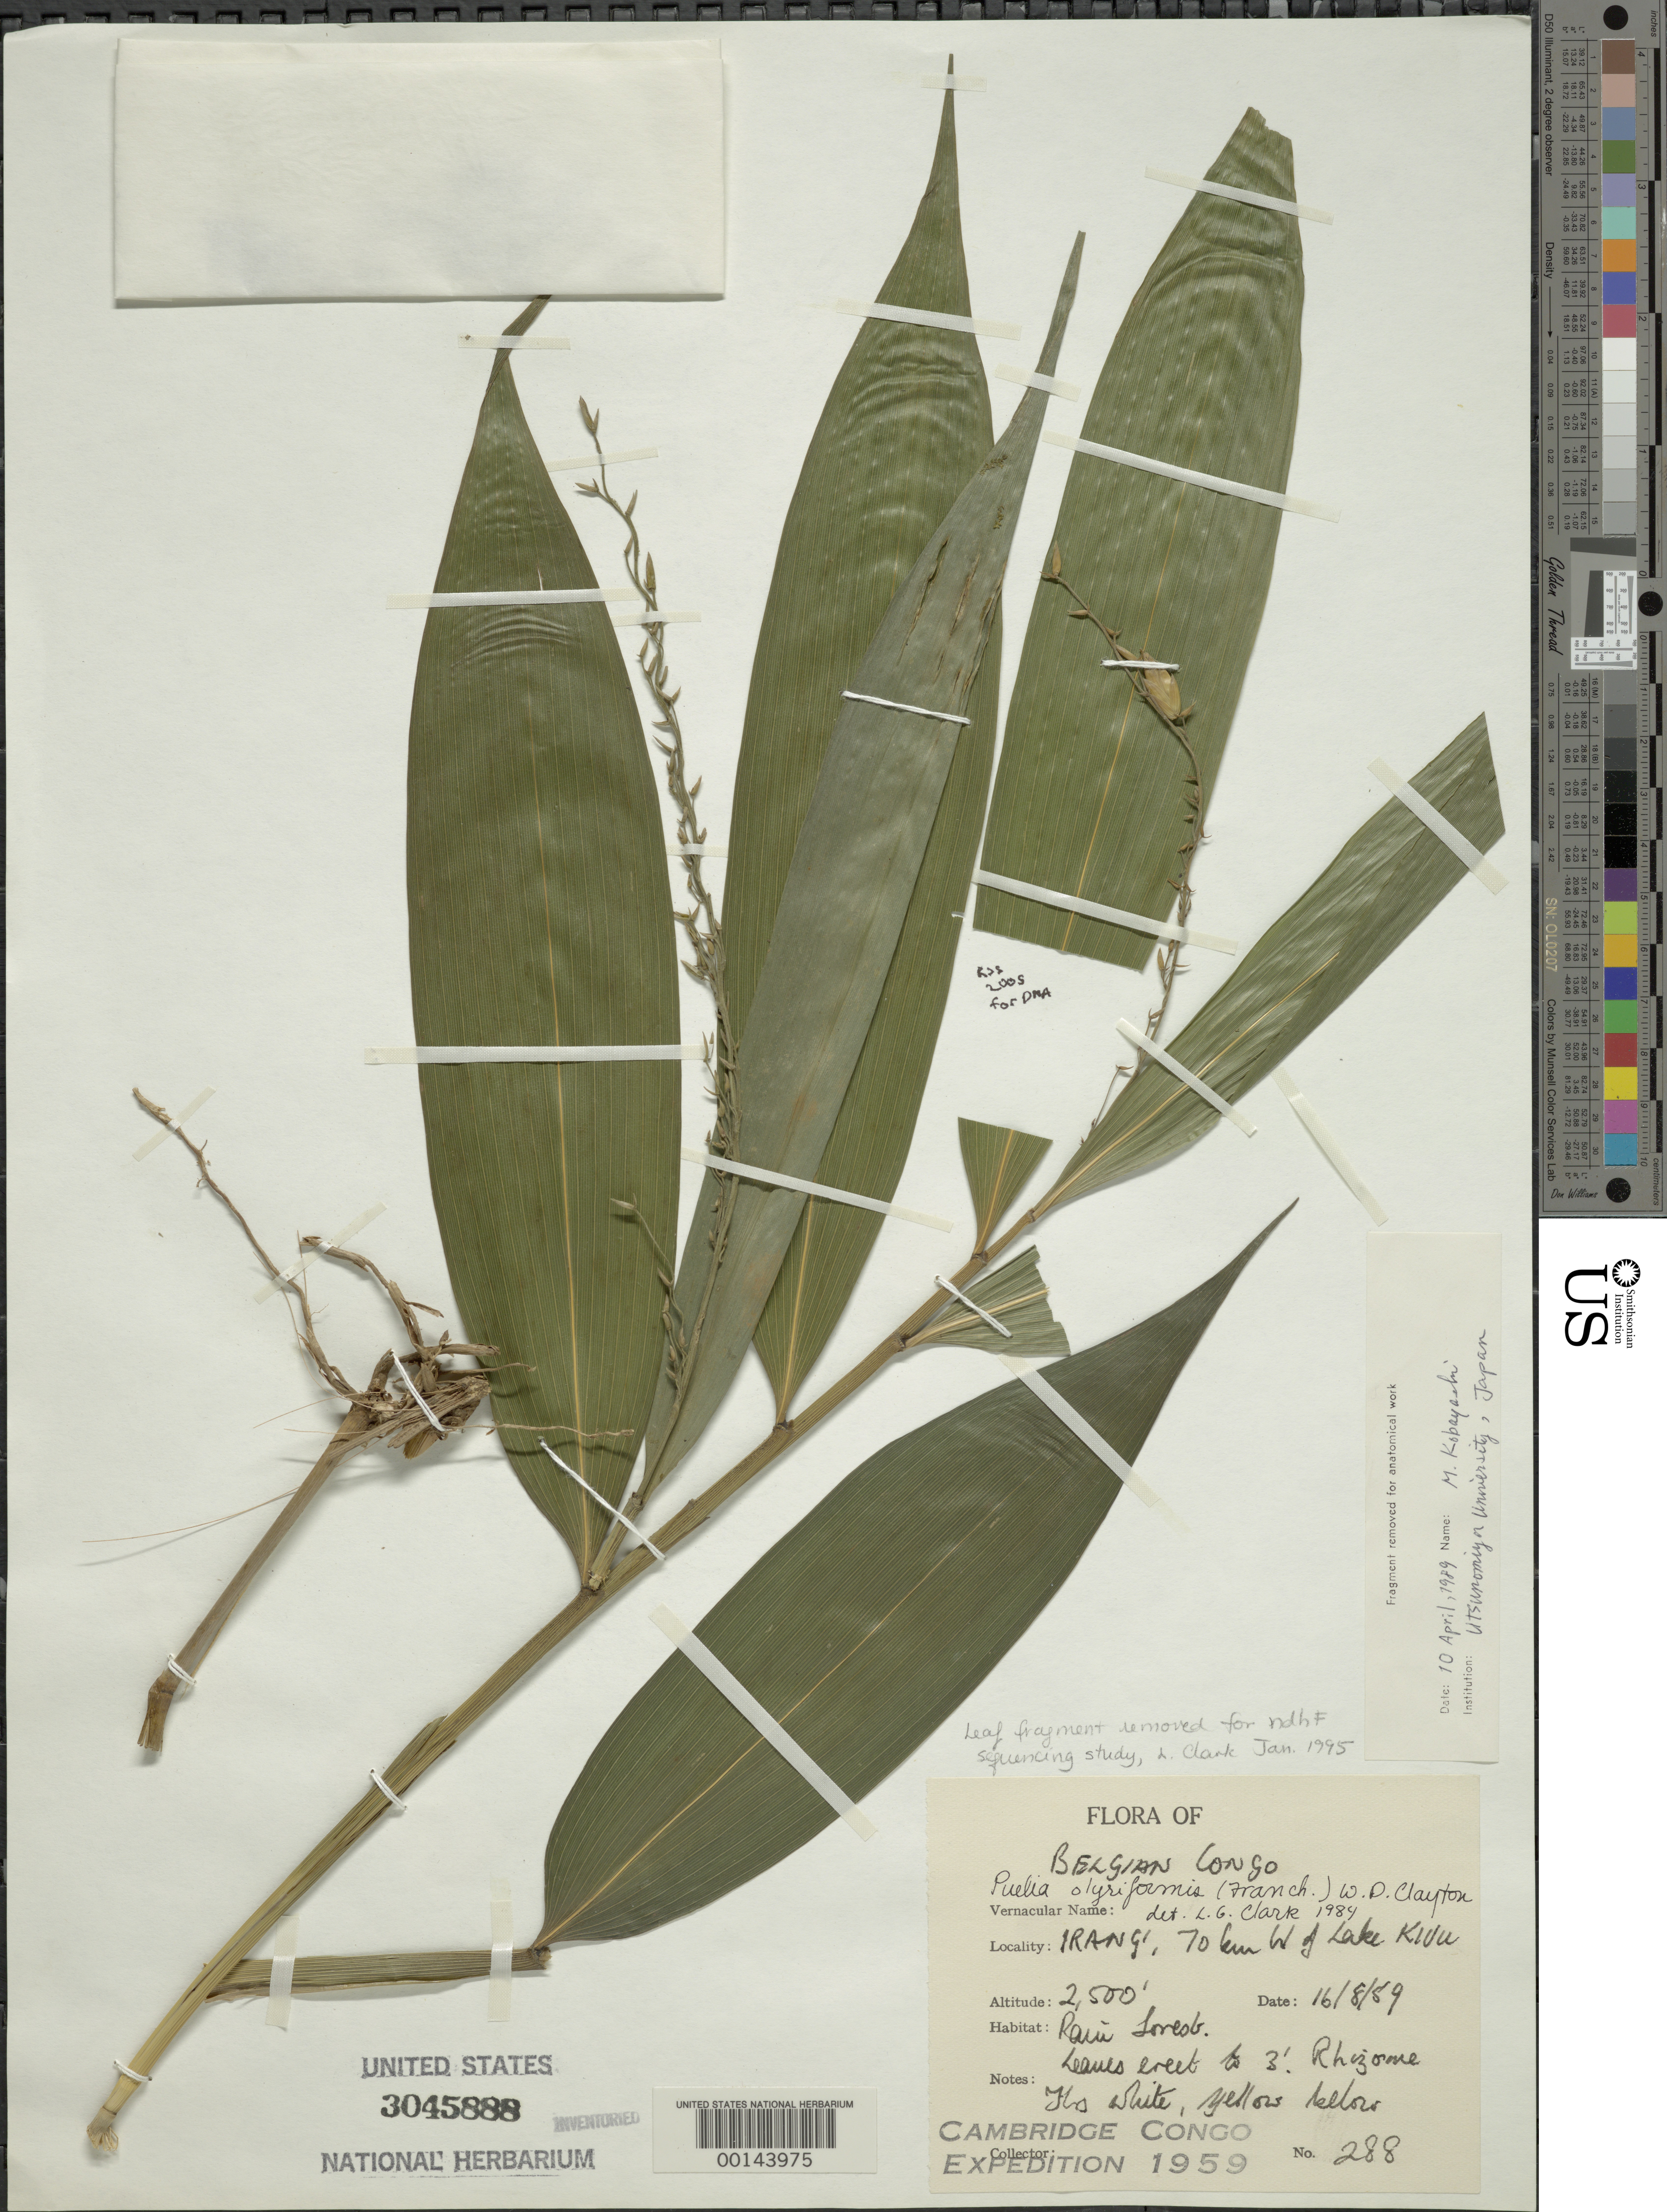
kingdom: Plantae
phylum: Tracheophyta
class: Liliopsida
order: Poales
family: Poaceae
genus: Puelia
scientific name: Puelia olyriformis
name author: (Franch.) Clayton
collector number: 288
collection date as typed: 16 Aug 1959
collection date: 1959-08-16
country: Congo, Democratic Republic of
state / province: Nord-Kivu / Sud-Kivu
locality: Irangi, Lake Kivu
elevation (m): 763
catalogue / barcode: US 3045888